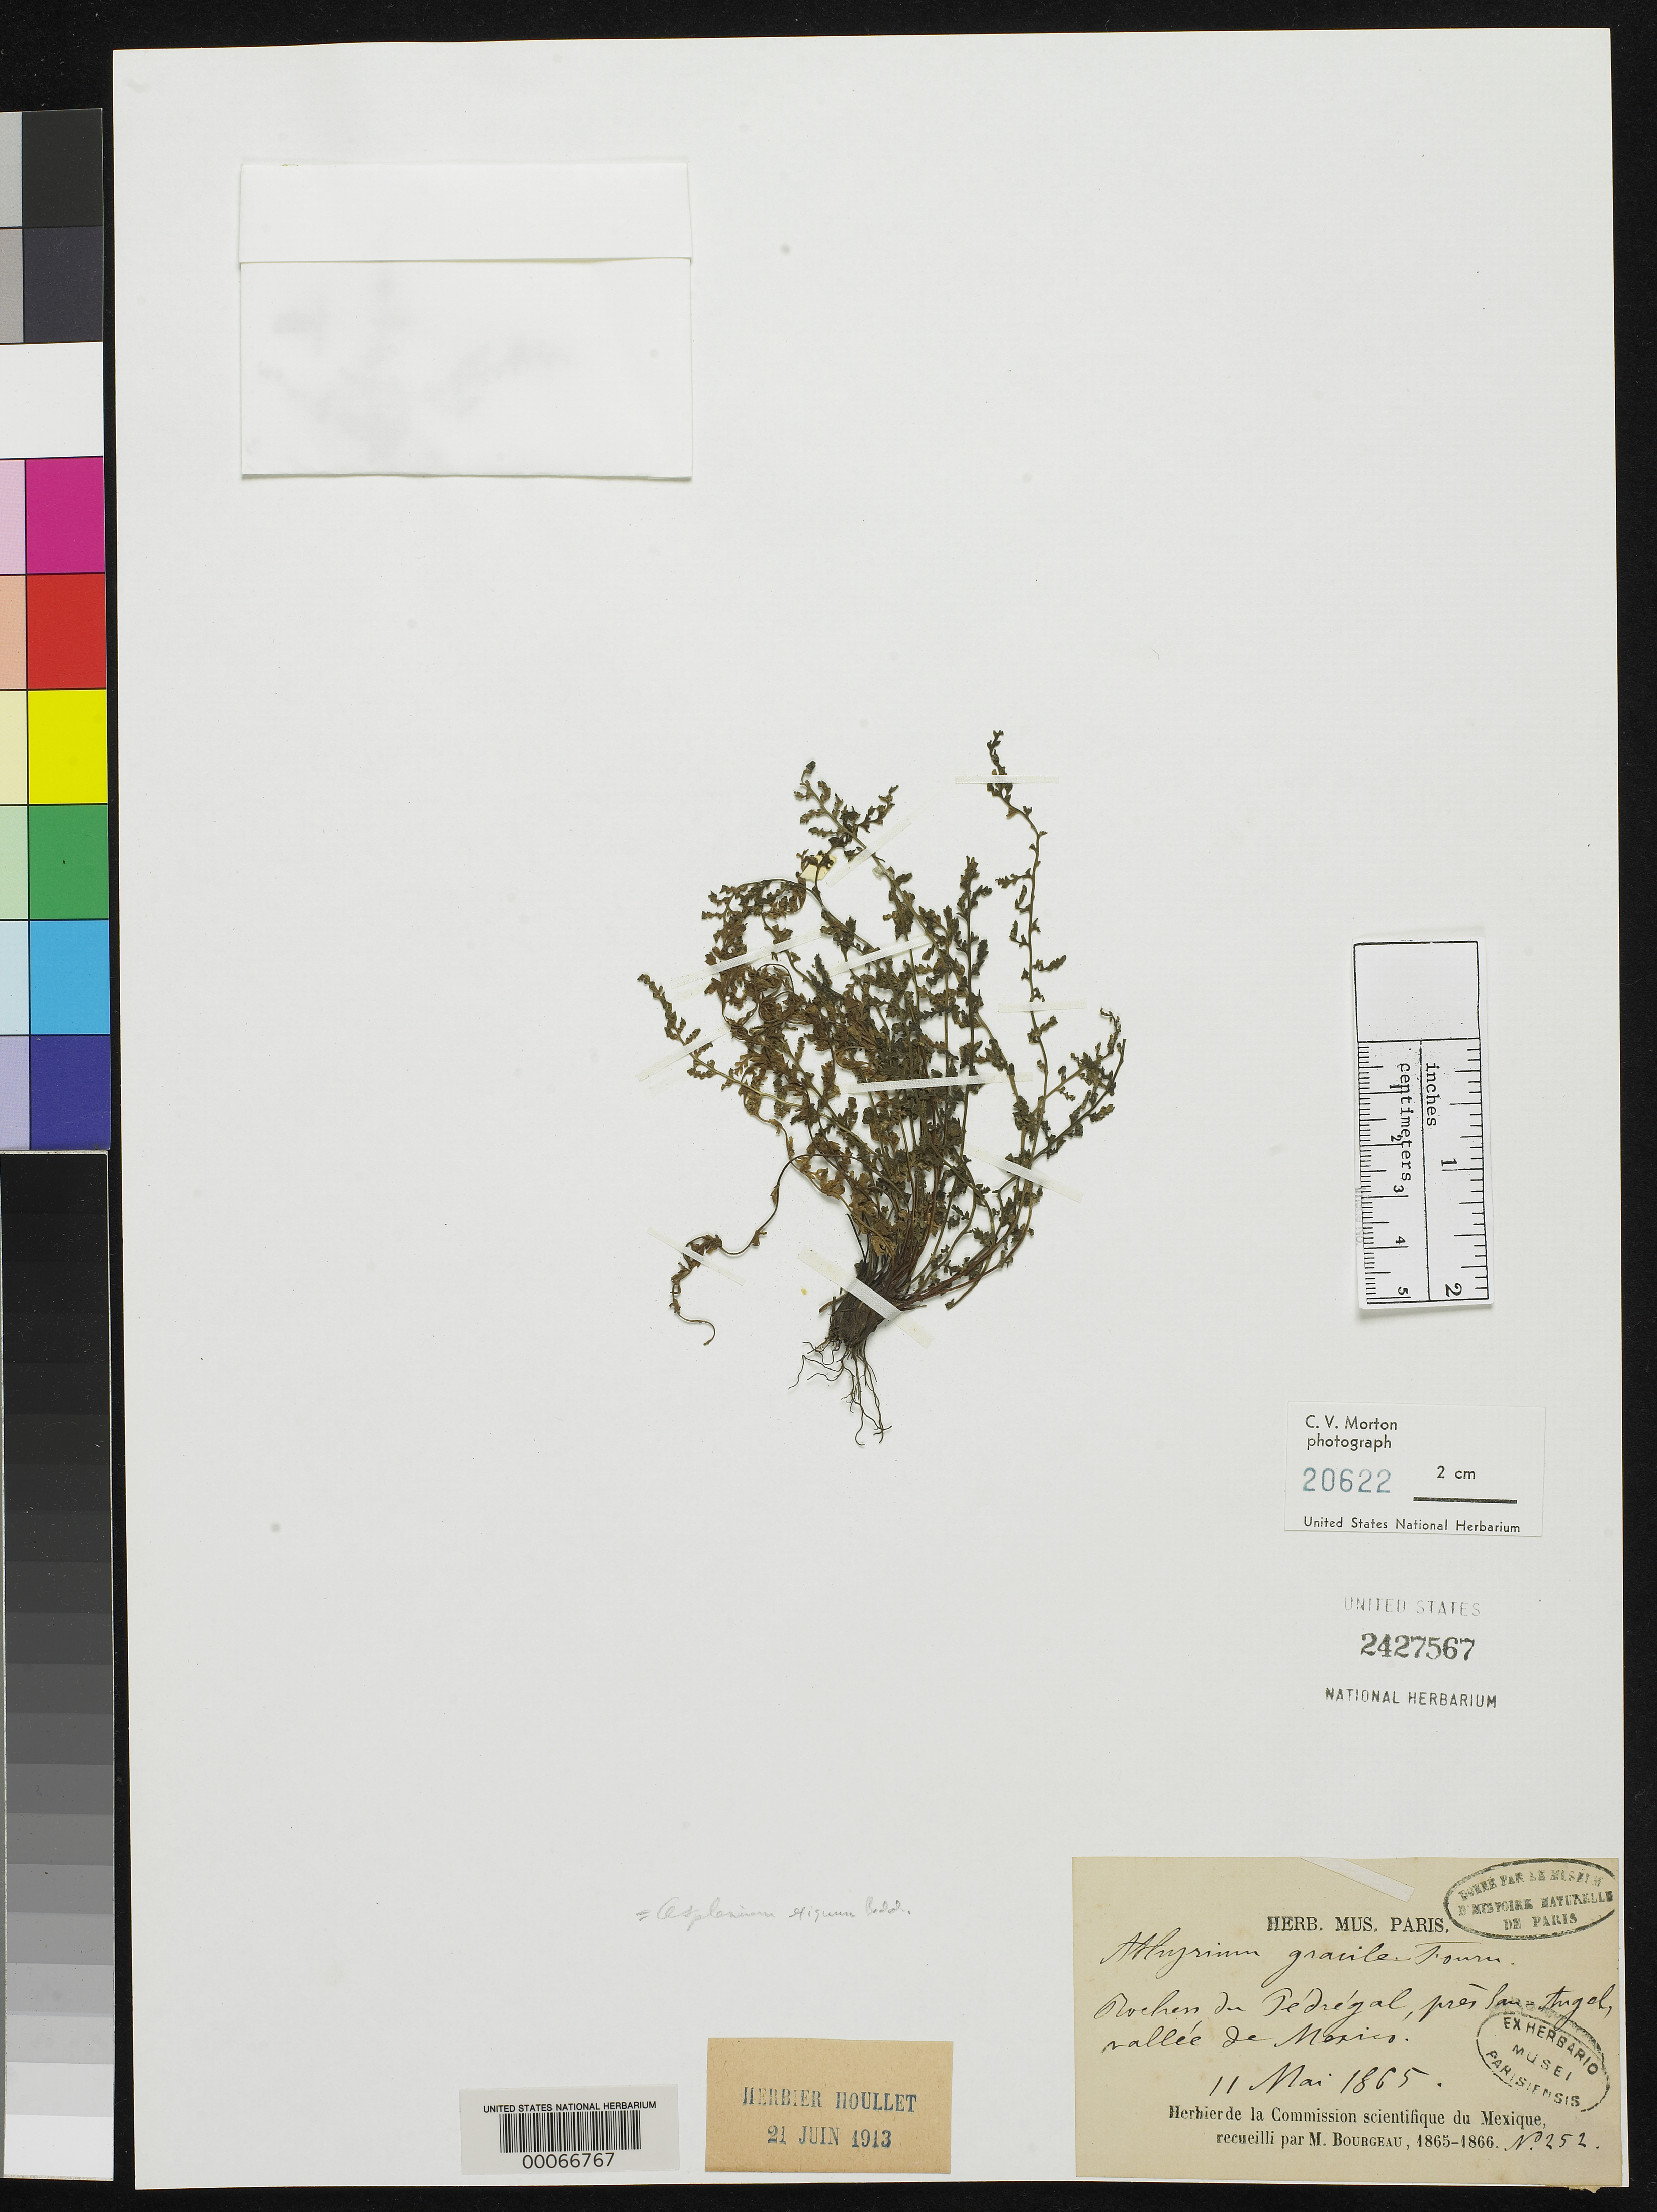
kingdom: Plantae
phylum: Tracheophyta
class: Polypodiopsida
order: Polypodiales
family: Athyriaceae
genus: Athyrium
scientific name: Athyrium gracile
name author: E. Fourn.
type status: Isotype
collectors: E. Bourgeau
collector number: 252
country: Mexico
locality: E of Monserrat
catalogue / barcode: US 2427567